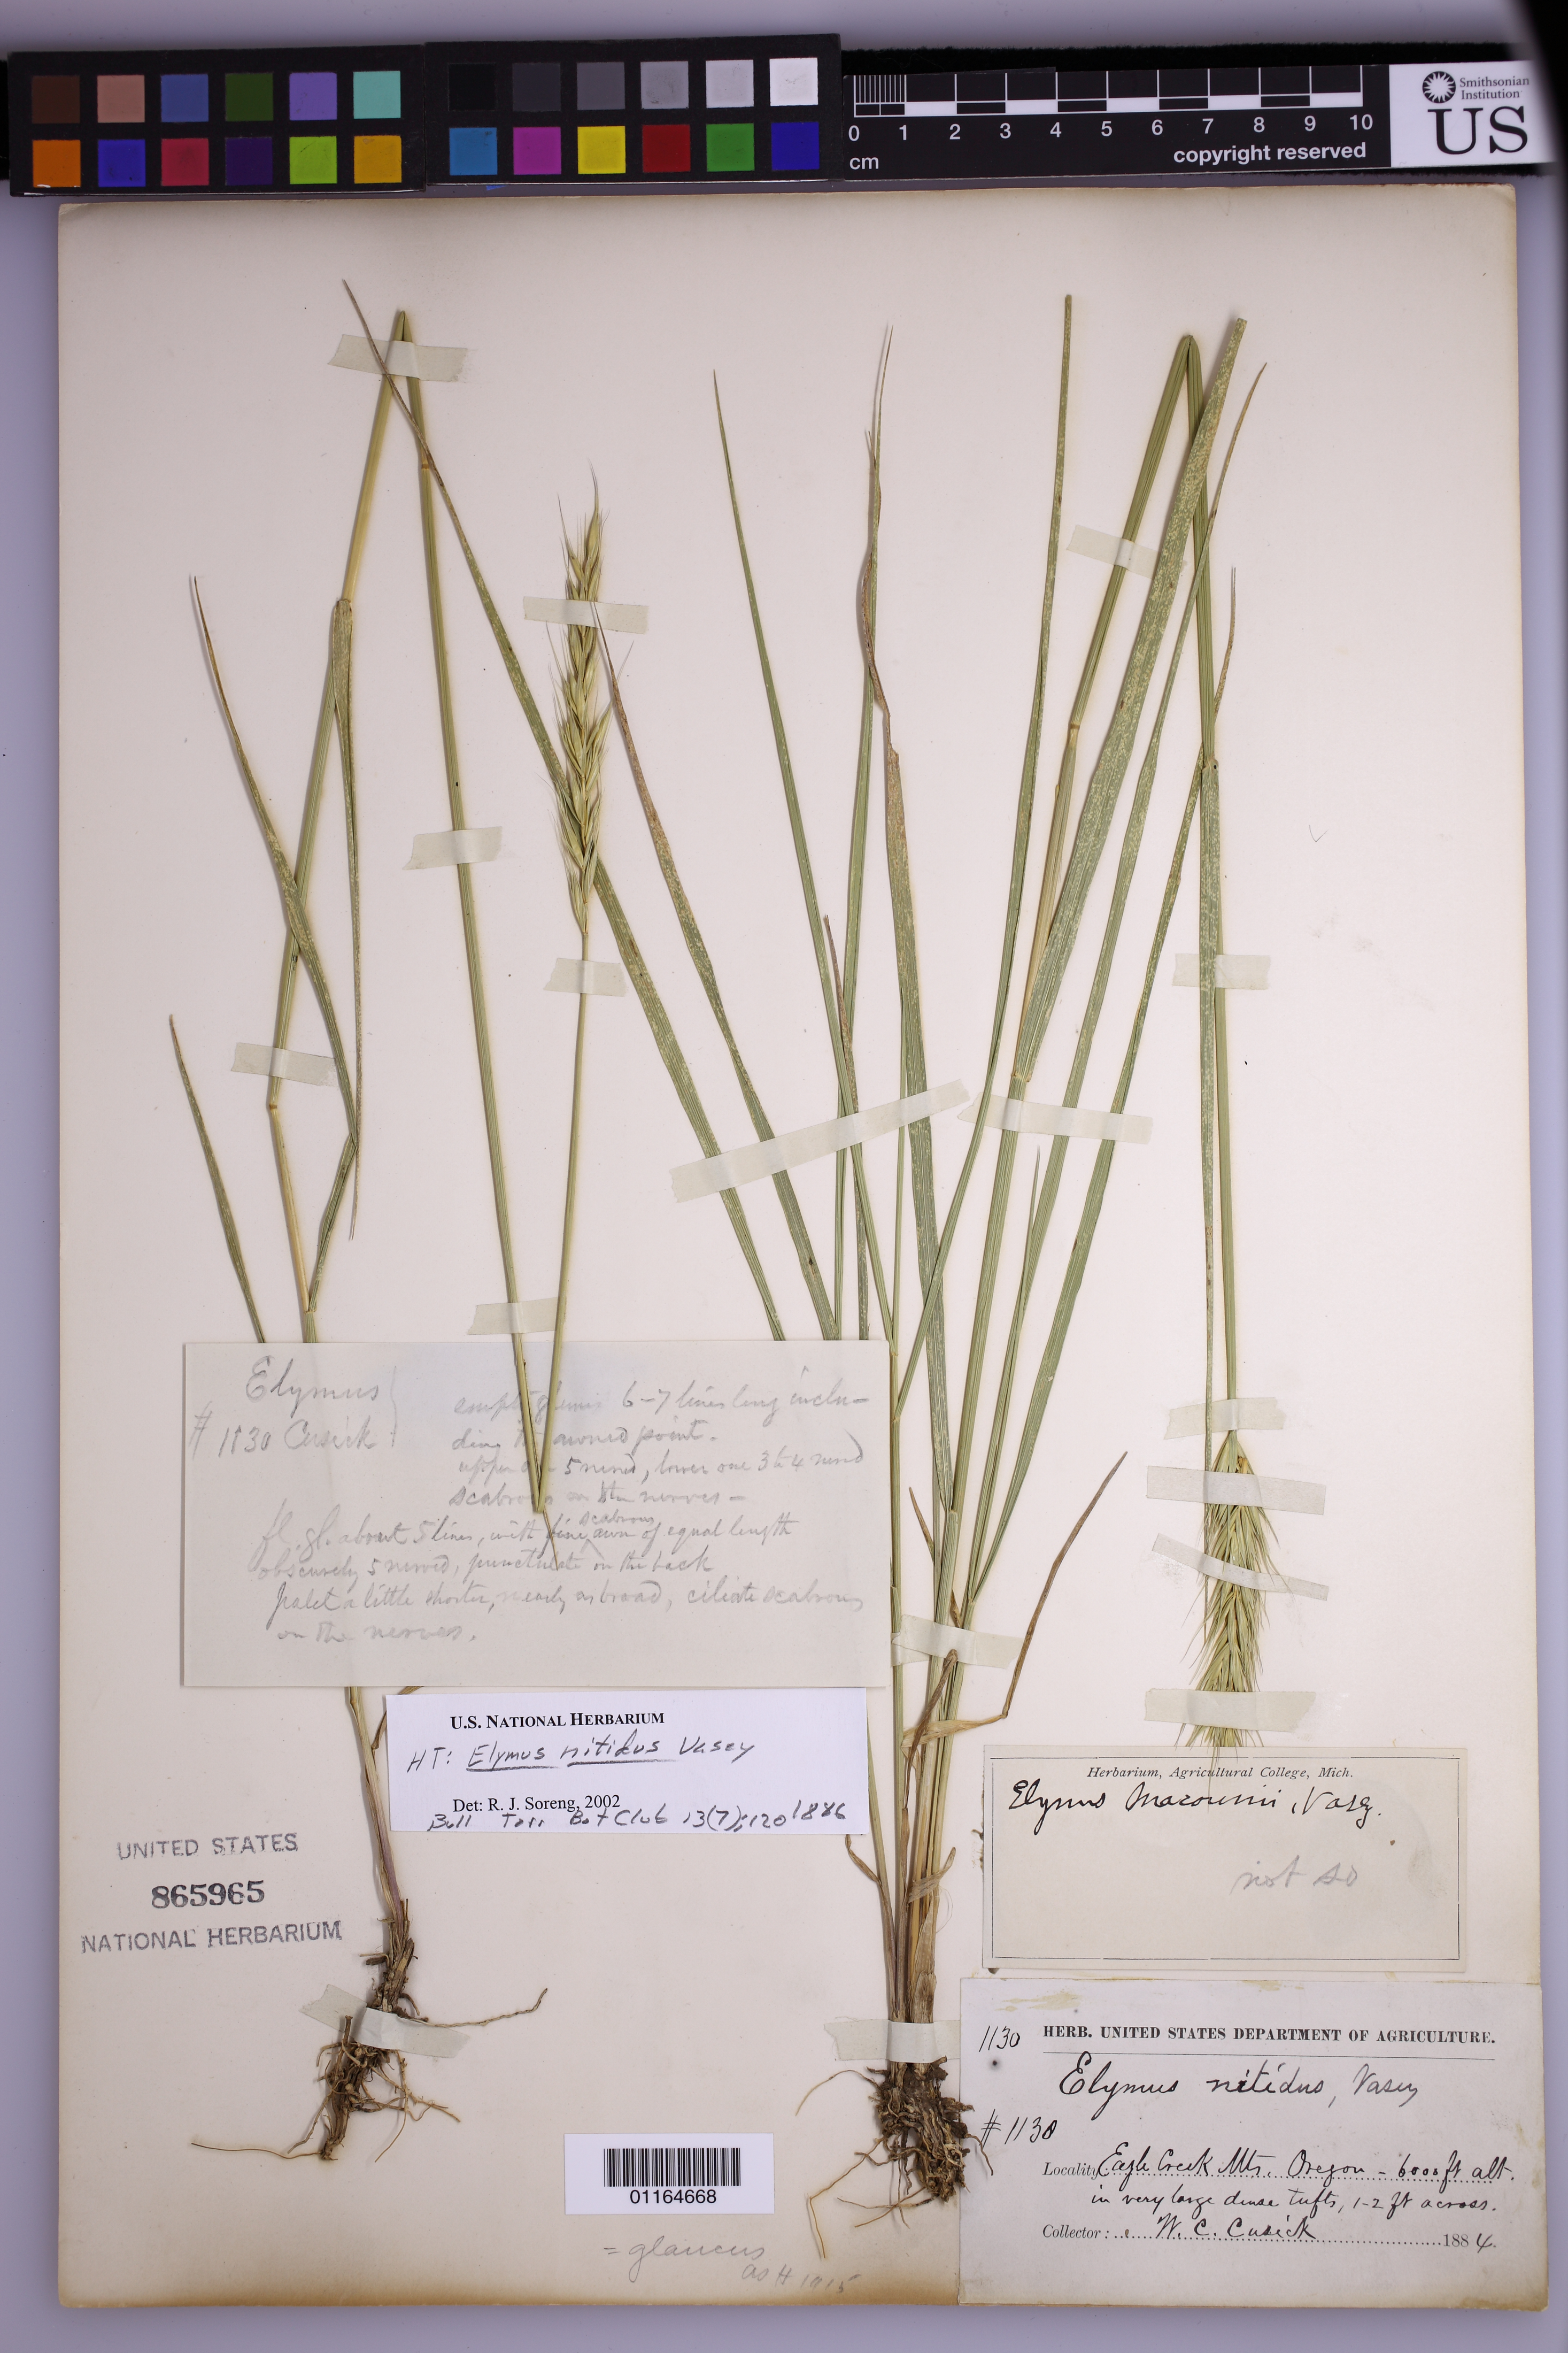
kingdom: Plantae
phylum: Tracheophyta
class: Liliopsida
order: Poales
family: Poaceae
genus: Elymus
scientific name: Elymus nitidus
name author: Vasey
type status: Holotype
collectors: W. C. Cusick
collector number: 1130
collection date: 1884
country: United States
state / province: Oregon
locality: Eagle Creek Mts.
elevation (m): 1829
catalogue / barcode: US 865965